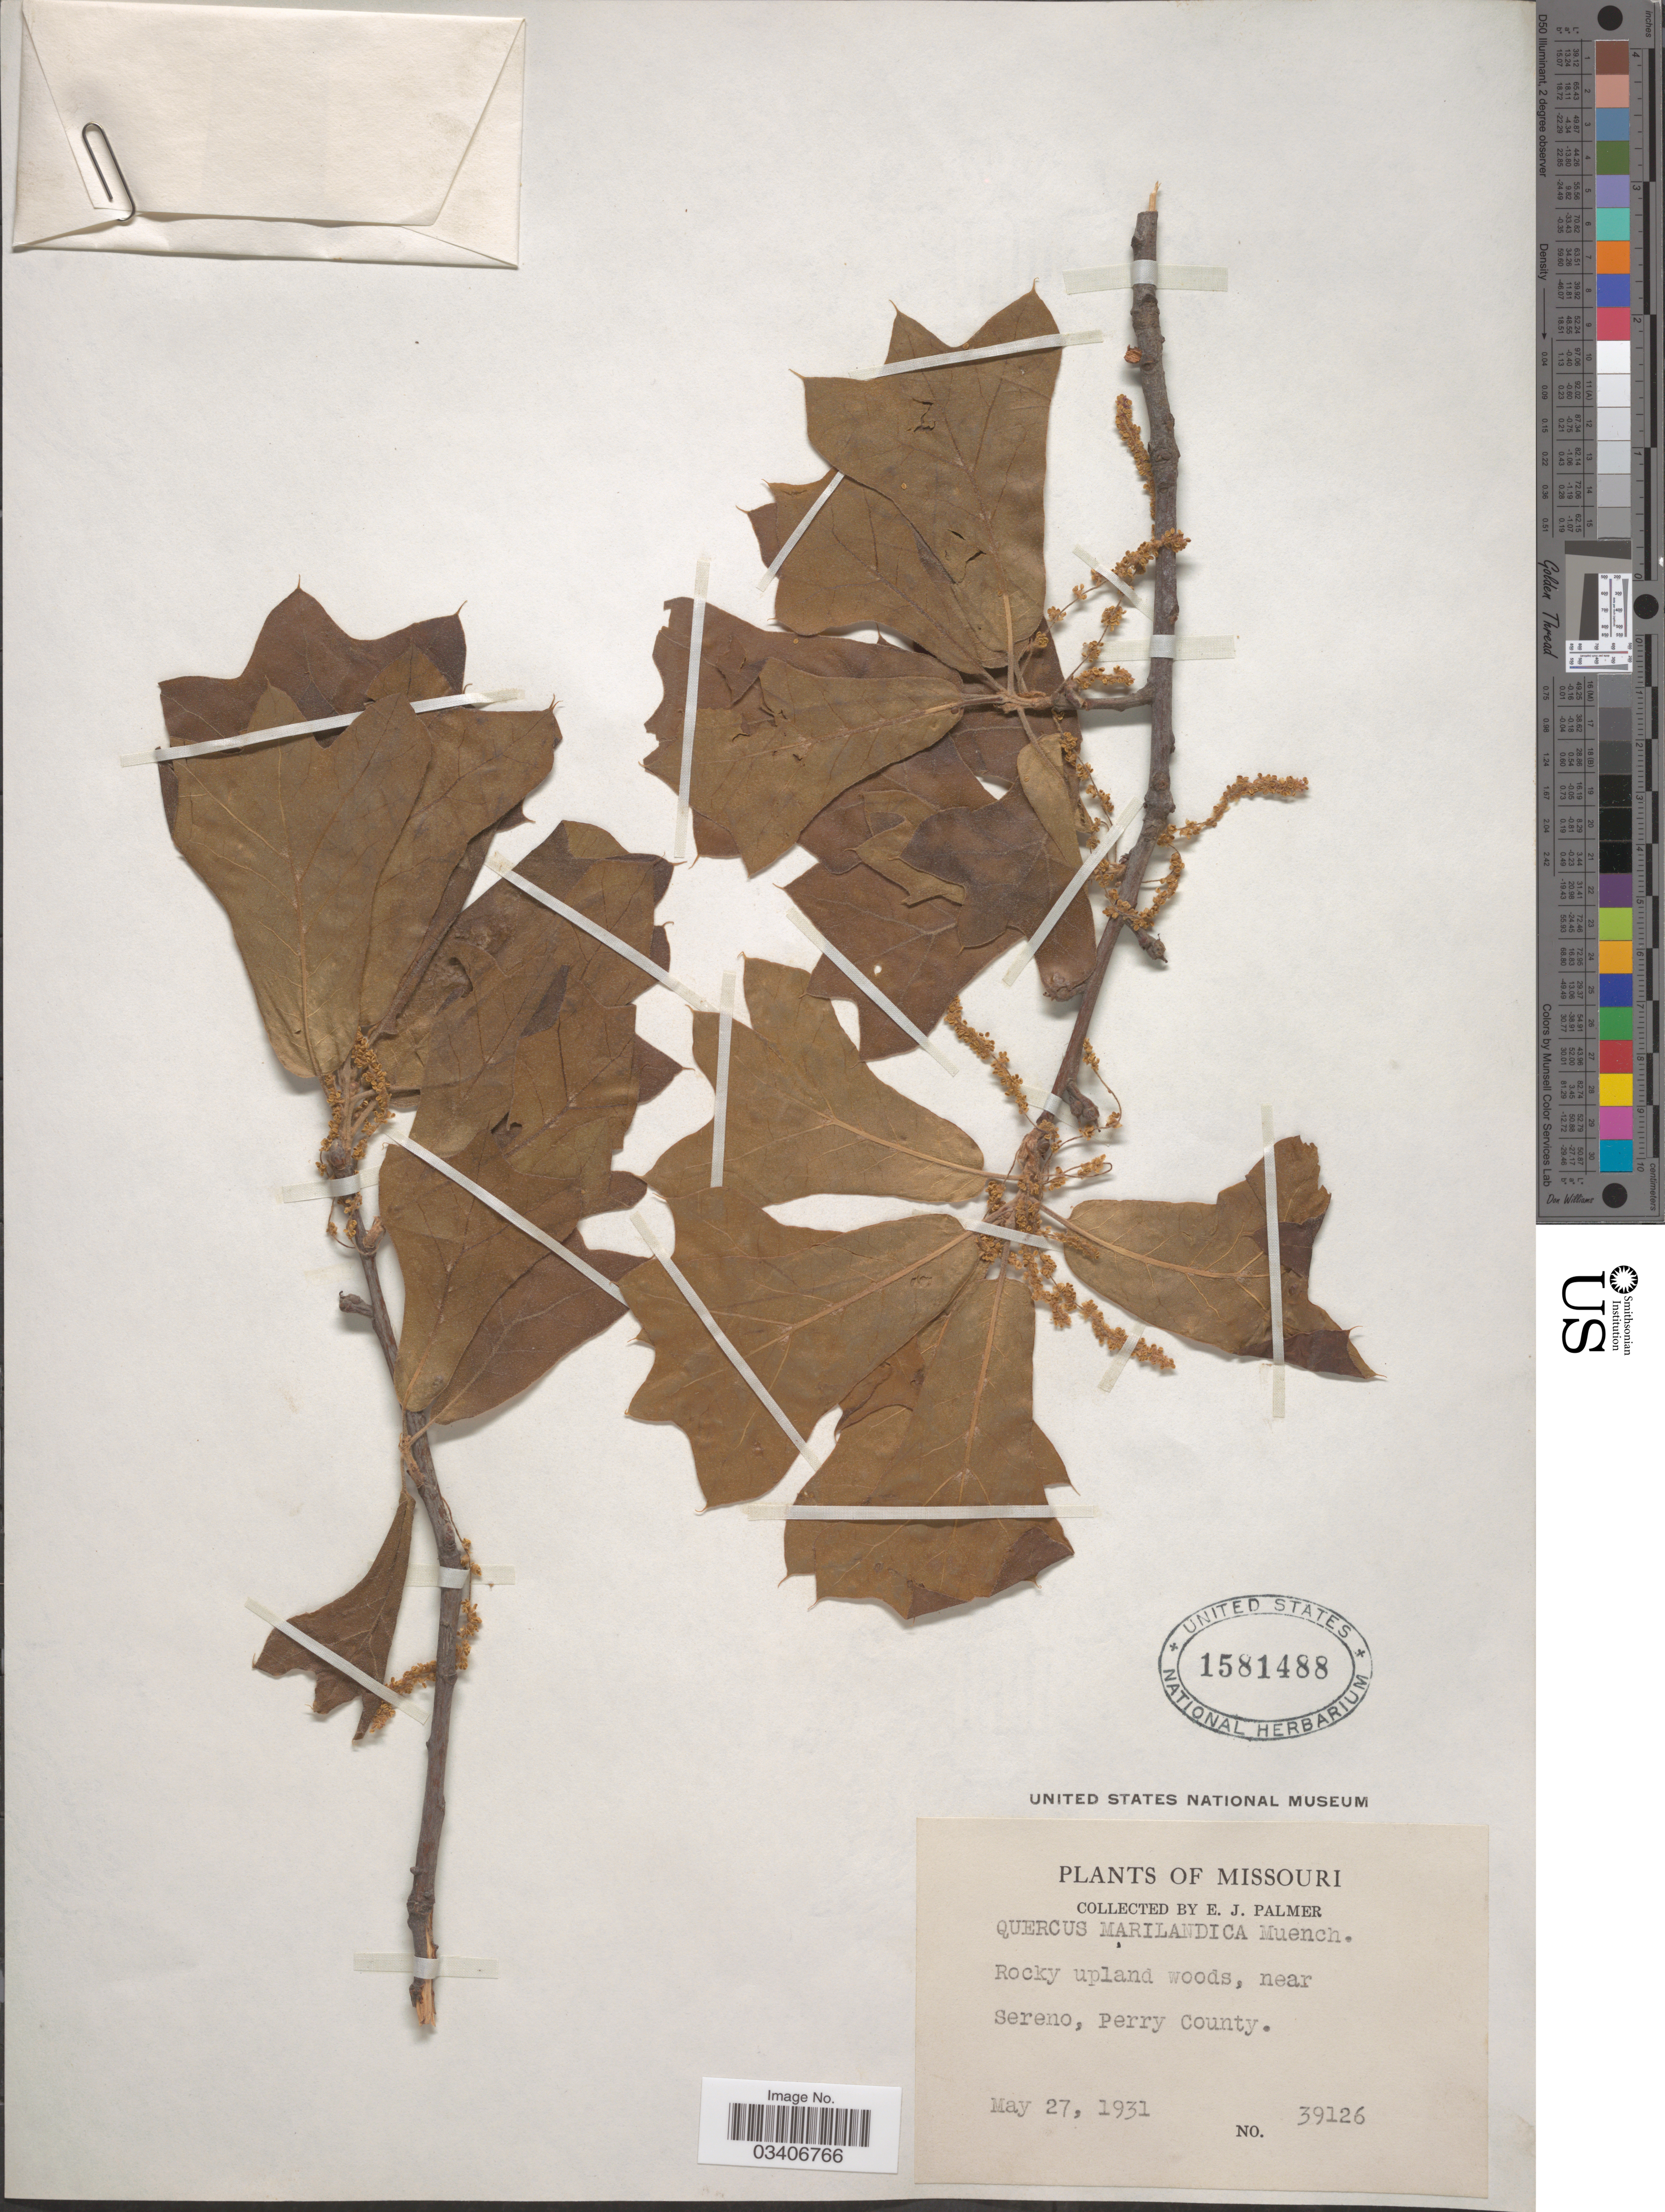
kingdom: Plantae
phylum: Tracheophyta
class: Magnoliopsida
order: Fagales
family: Fagaceae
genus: Quercus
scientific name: Quercus marilandica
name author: (L.) Münchh.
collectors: E. J. Palmer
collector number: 39126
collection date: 1931-05-27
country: United States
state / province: Missouri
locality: Near Sereno, Perry County.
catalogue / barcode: US 1581488